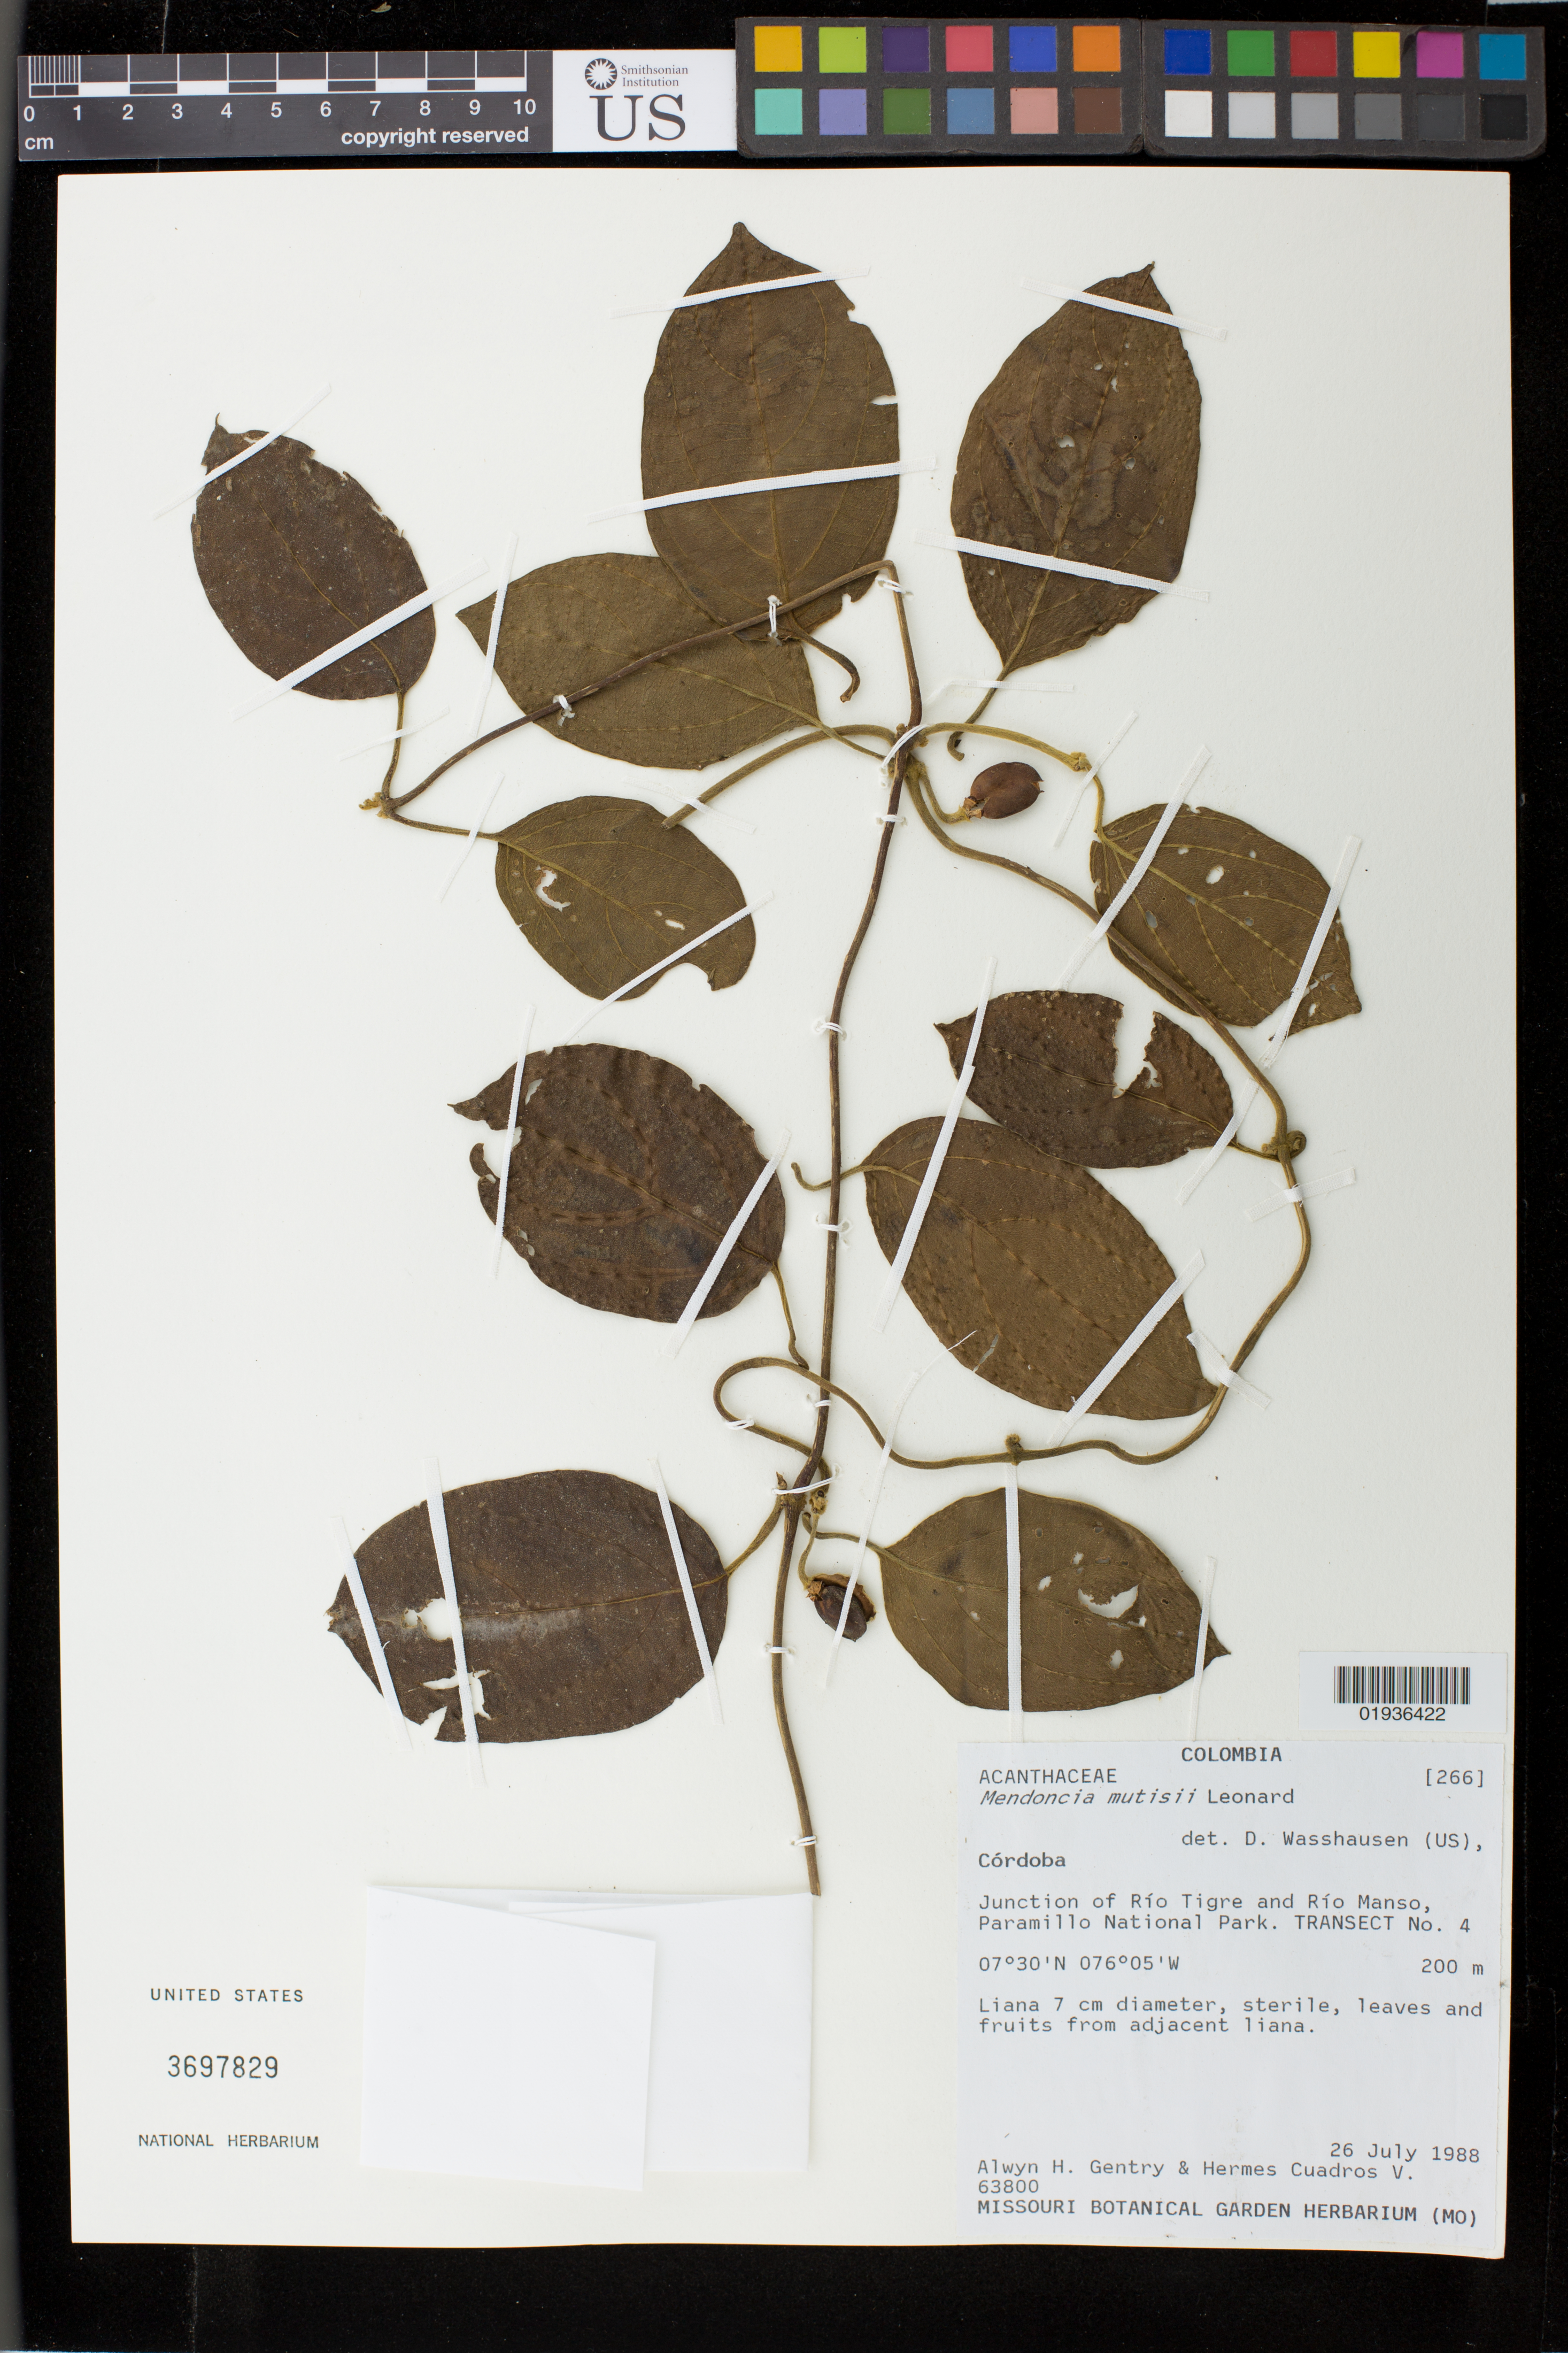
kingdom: Plantae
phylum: Tracheophyta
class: Magnoliopsida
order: Lamiales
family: Acanthaceae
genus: Mendoncia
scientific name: Mendoncia mutisii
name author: Leonard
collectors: A. H. Gentry & H. Cuadros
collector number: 63800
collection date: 1988-07-26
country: Colombia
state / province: Córdoba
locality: Junction of Rio Tigre and Rio Manso, Paramillo National Park. Transect No. 3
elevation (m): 200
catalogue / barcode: US 3697829